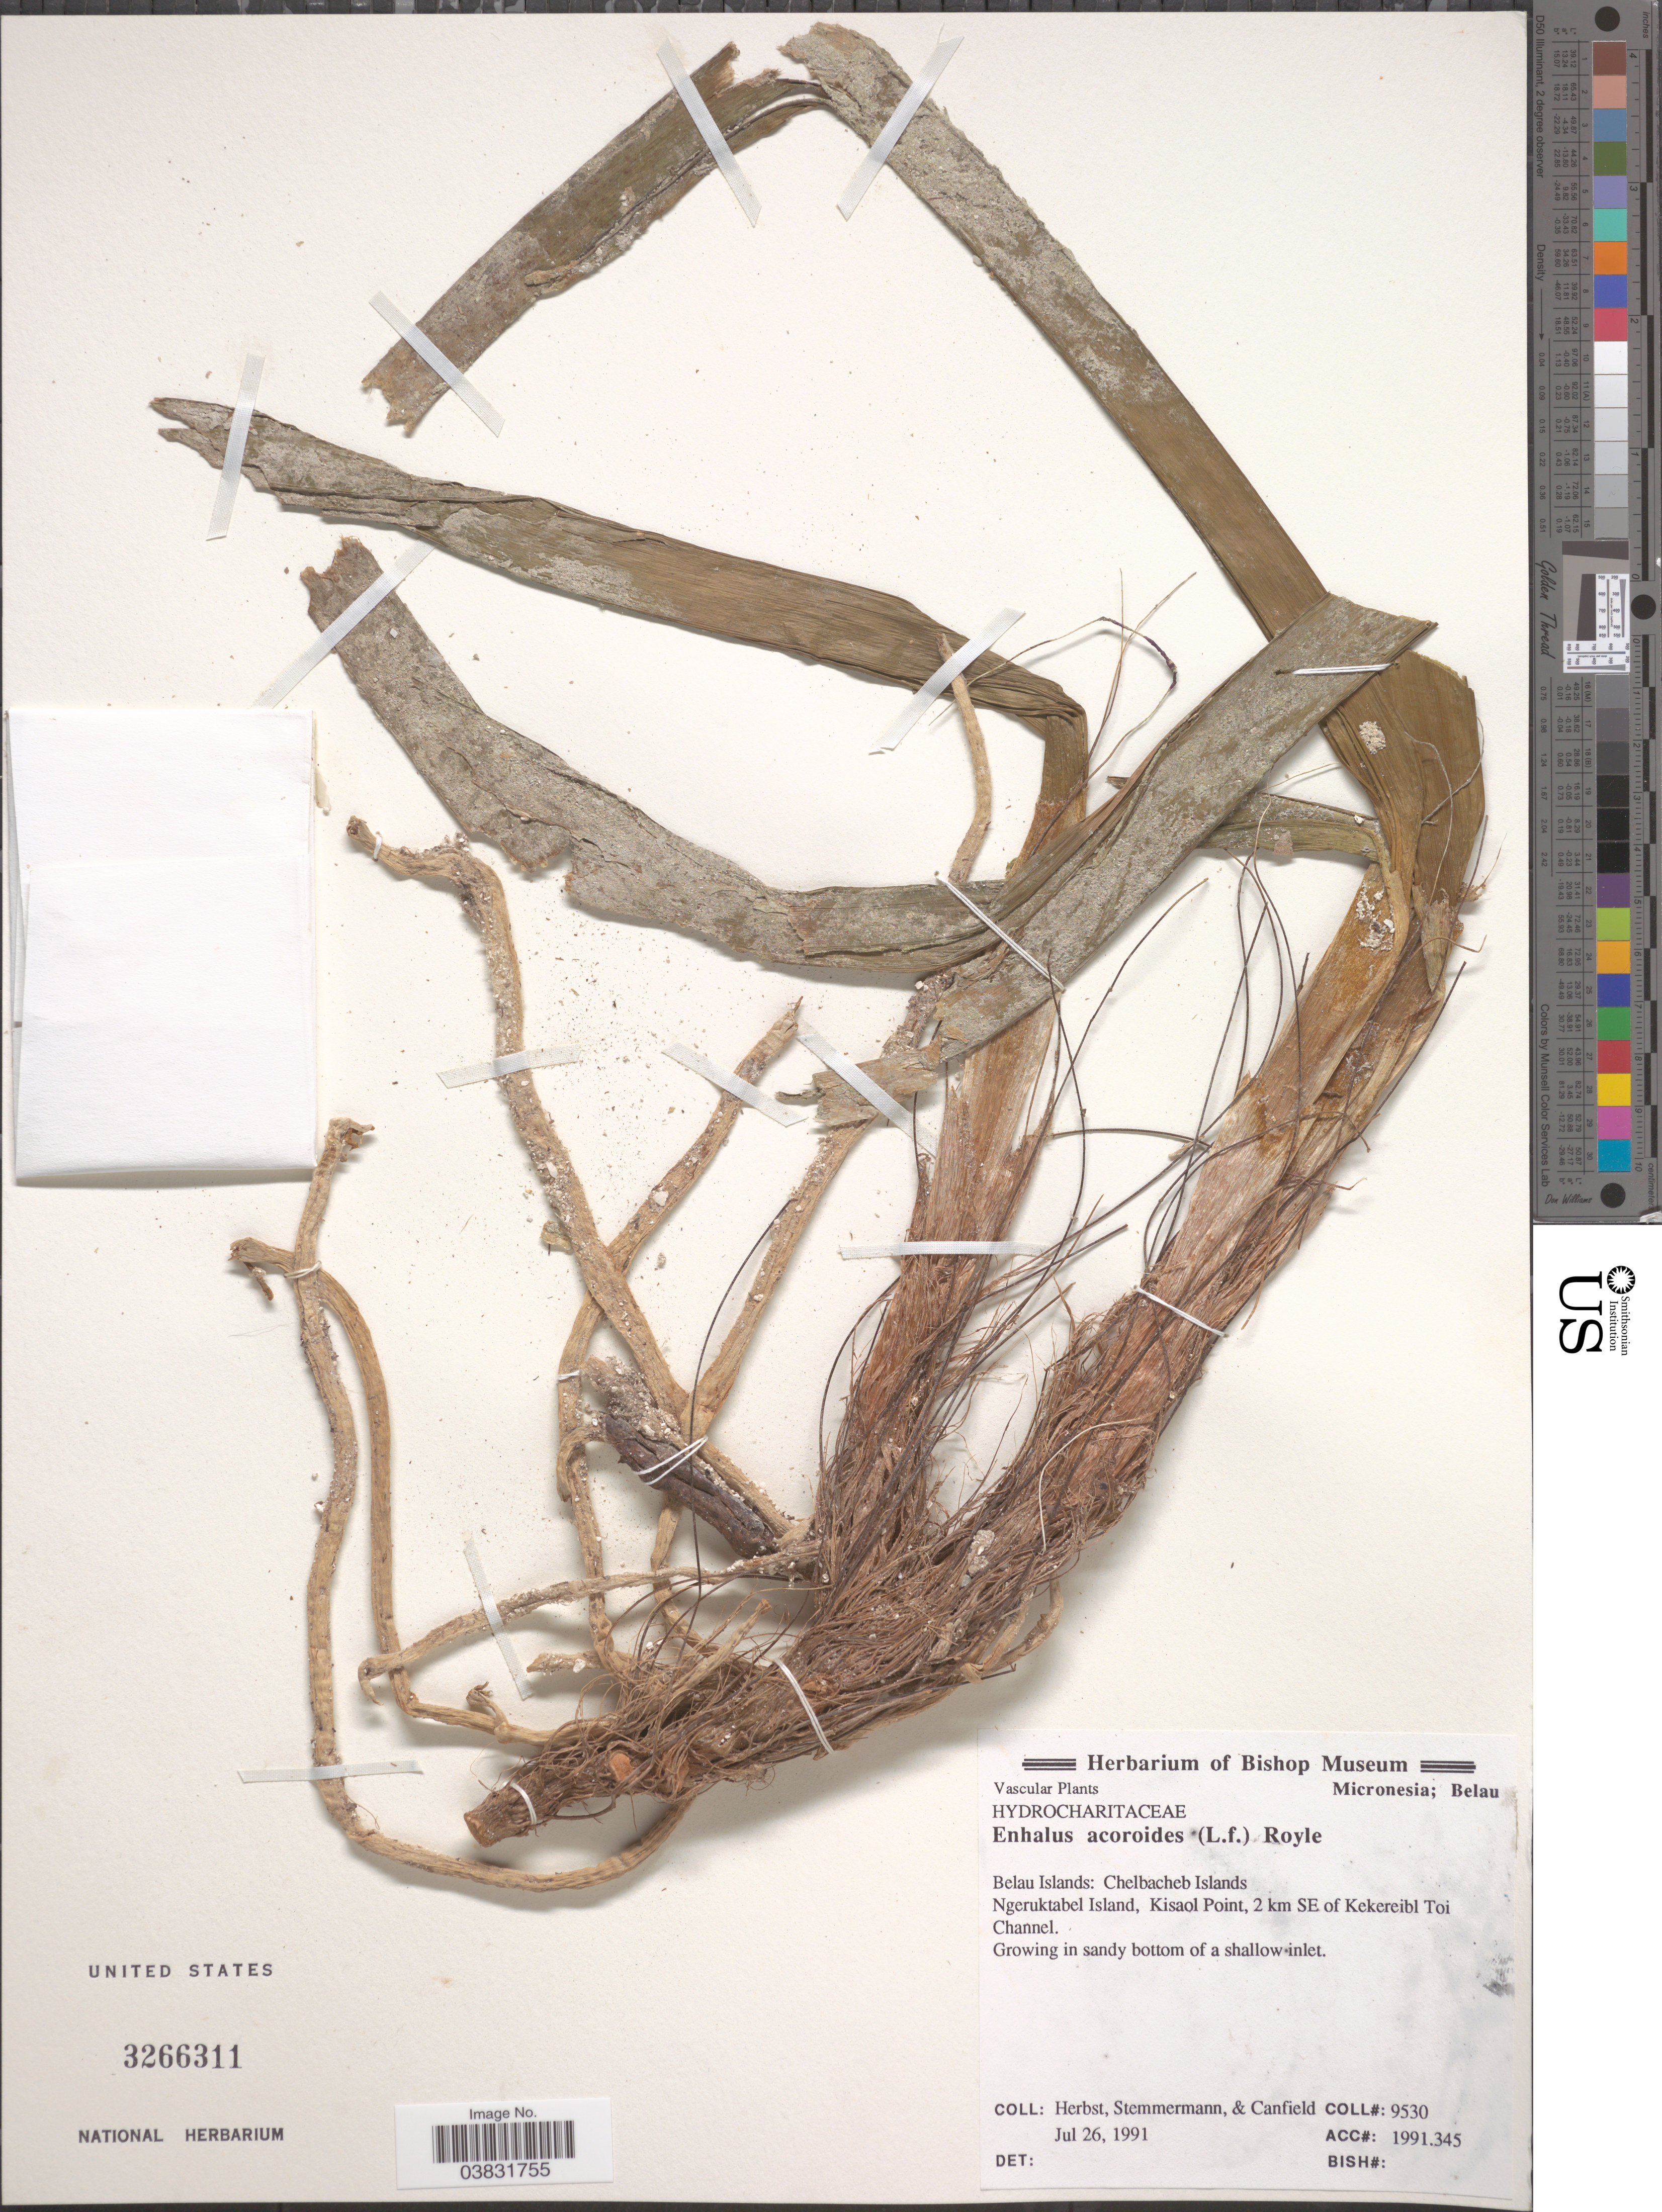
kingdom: Plantae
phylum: Tracheophyta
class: Liliopsida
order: Alismatales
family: Hydrocharitaceae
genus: Enhalus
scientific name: Enhalus acoroides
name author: (L. f.) Royle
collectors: -. Herbst, -. Stemmermann & -. Canfield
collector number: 9530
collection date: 1991-07-26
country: Palau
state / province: Koror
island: Ngeruktabel [Urukthapel]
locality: Micronesia. Belau Islands: Chelbacheb Islands. Ngeruktabel Island, Kisaol Point, 2 km SE of Kekereibl Toi Channel.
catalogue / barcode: US 3266311